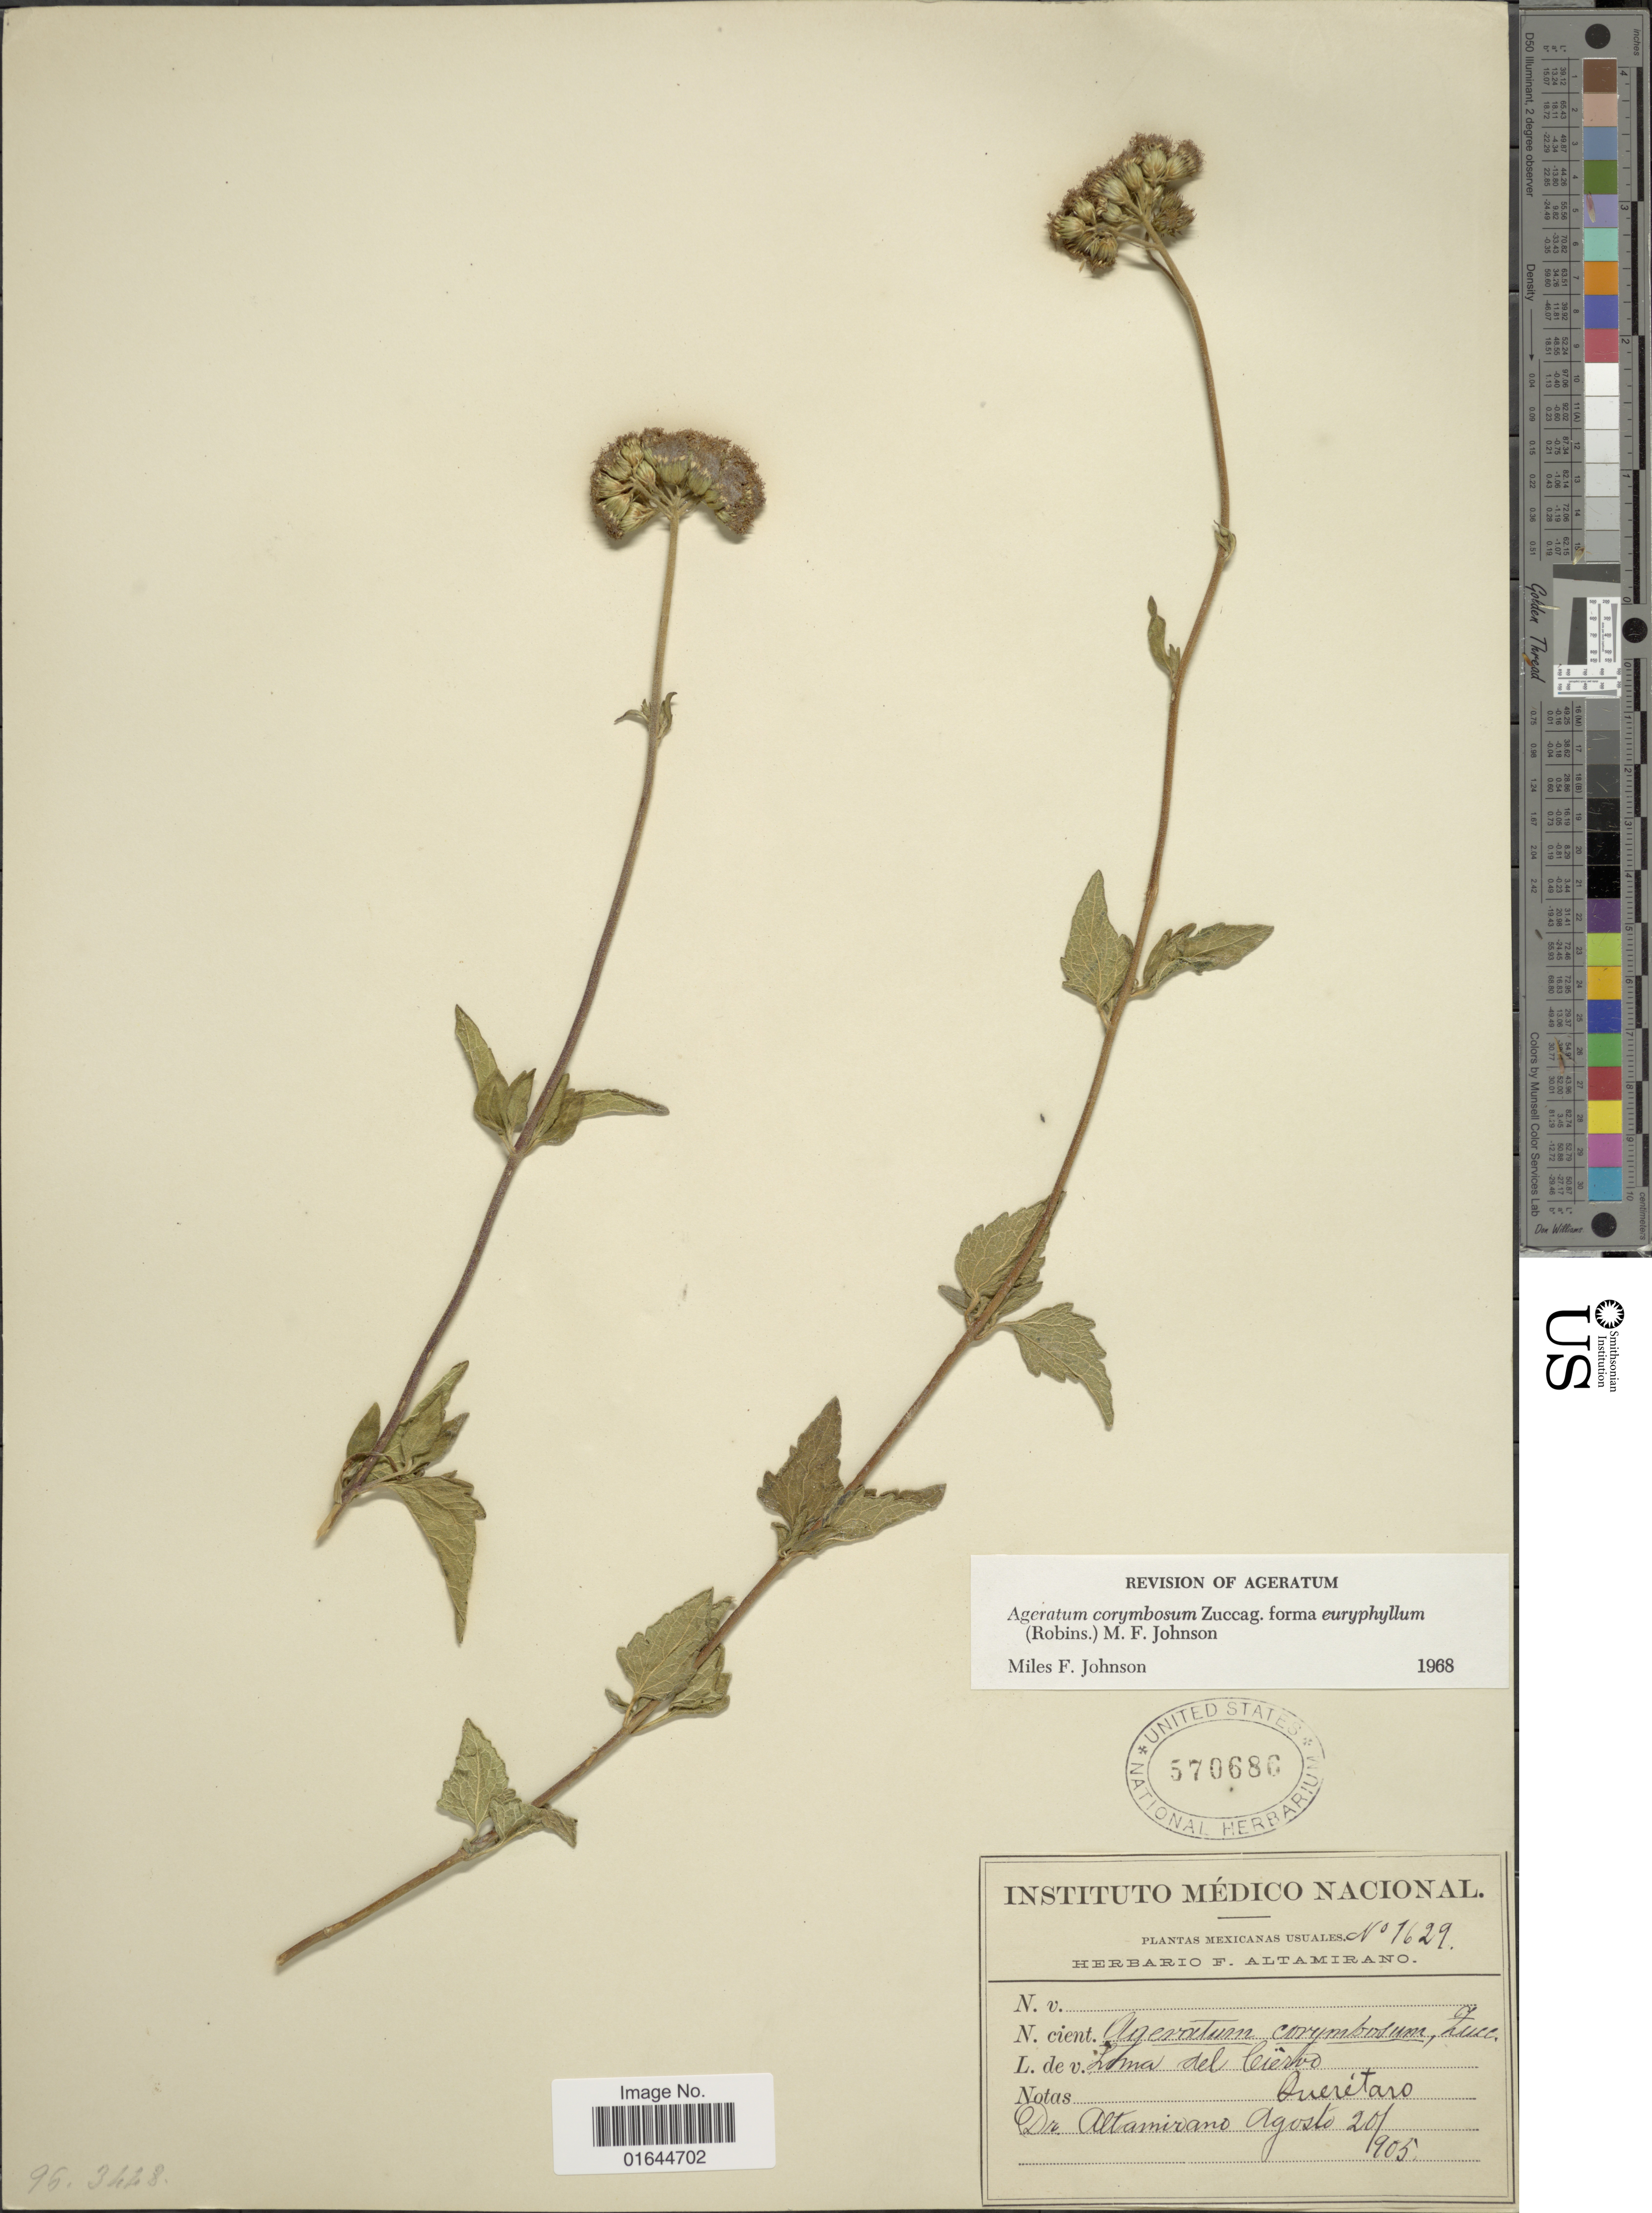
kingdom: Plantae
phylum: Tracheophyta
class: Magnoliopsida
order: Asterales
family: Asteraceae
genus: Ageratum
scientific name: Ageratum corymbosum f. euryphyllum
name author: (B.L. Rob.) M.F. Johnson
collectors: Altamirano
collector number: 1629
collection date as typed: Transcribed d/m/y: 20/8/5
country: Mexico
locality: Mexicanas Usuales, Loma del Ciërto.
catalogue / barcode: US 570686